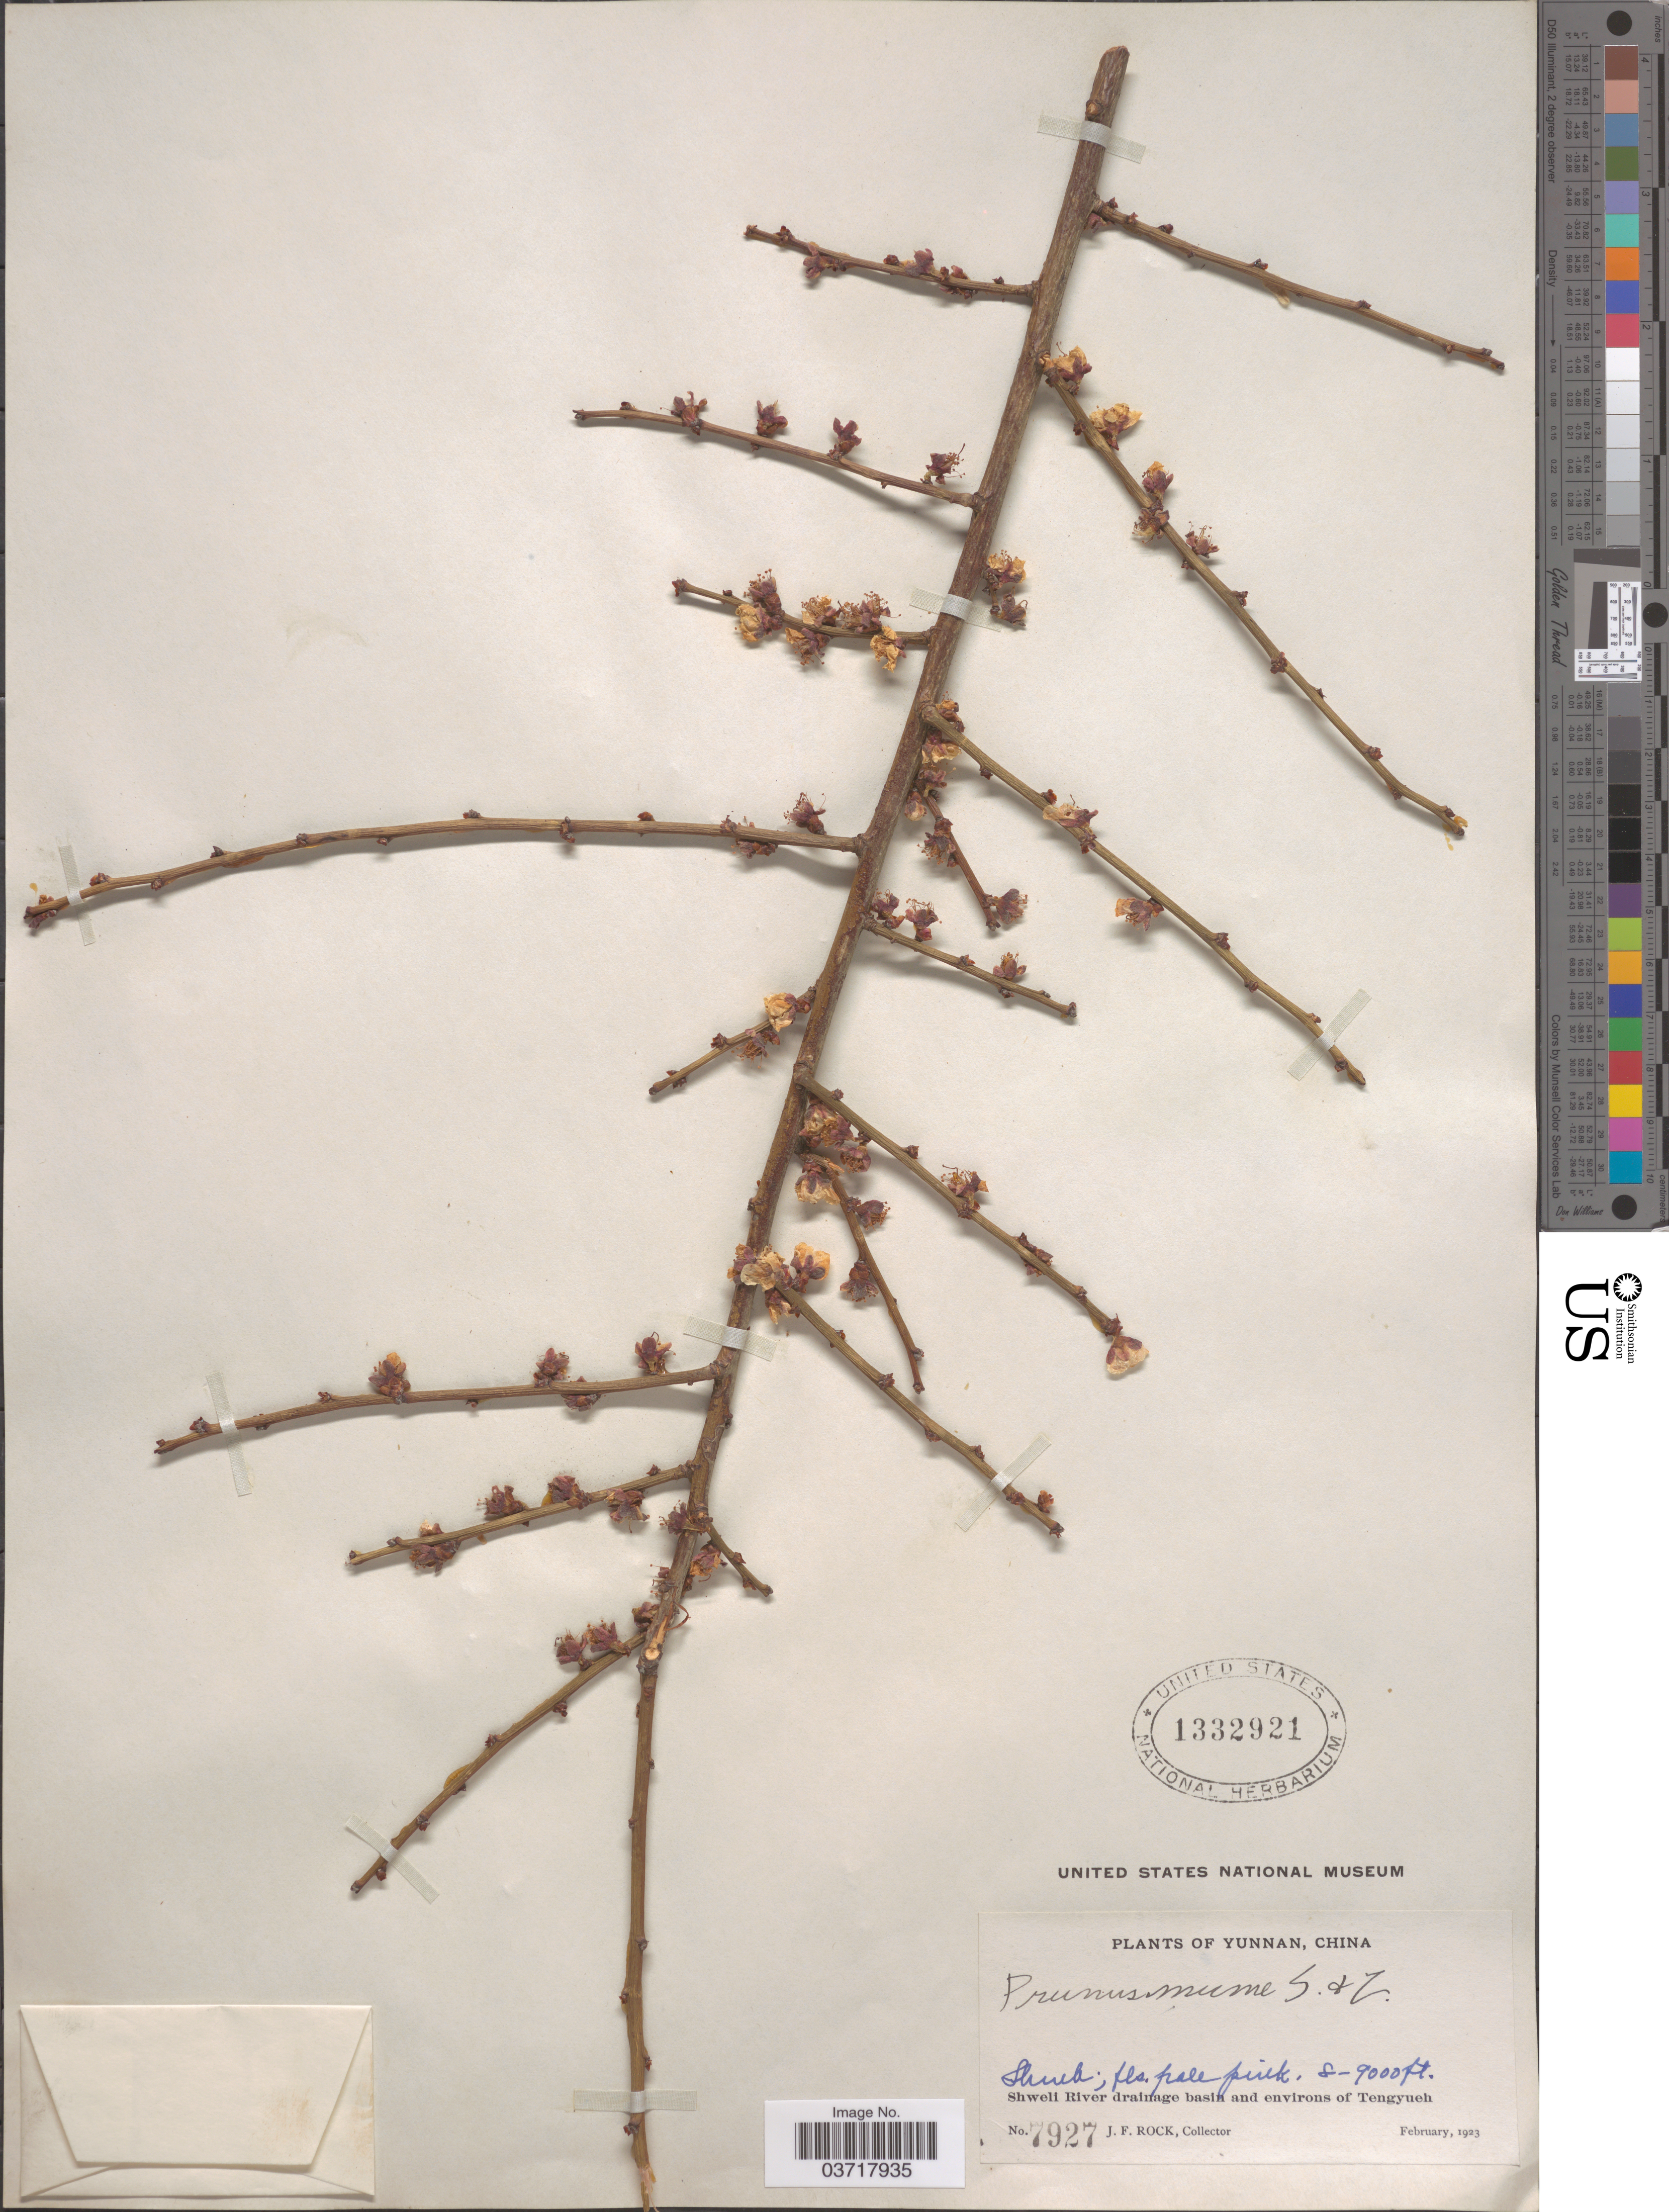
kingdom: Plantae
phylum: Tracheophyta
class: Magnoliopsida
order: Rosales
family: Rosaceae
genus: Prunus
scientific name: Prunus mume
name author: (Siebold) Siebold & Zucc.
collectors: J. Rock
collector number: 7927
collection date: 1923-02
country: China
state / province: Yunnan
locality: Shweli River drainage basin and environs of Tengyueh.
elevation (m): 2438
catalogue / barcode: US 1332921